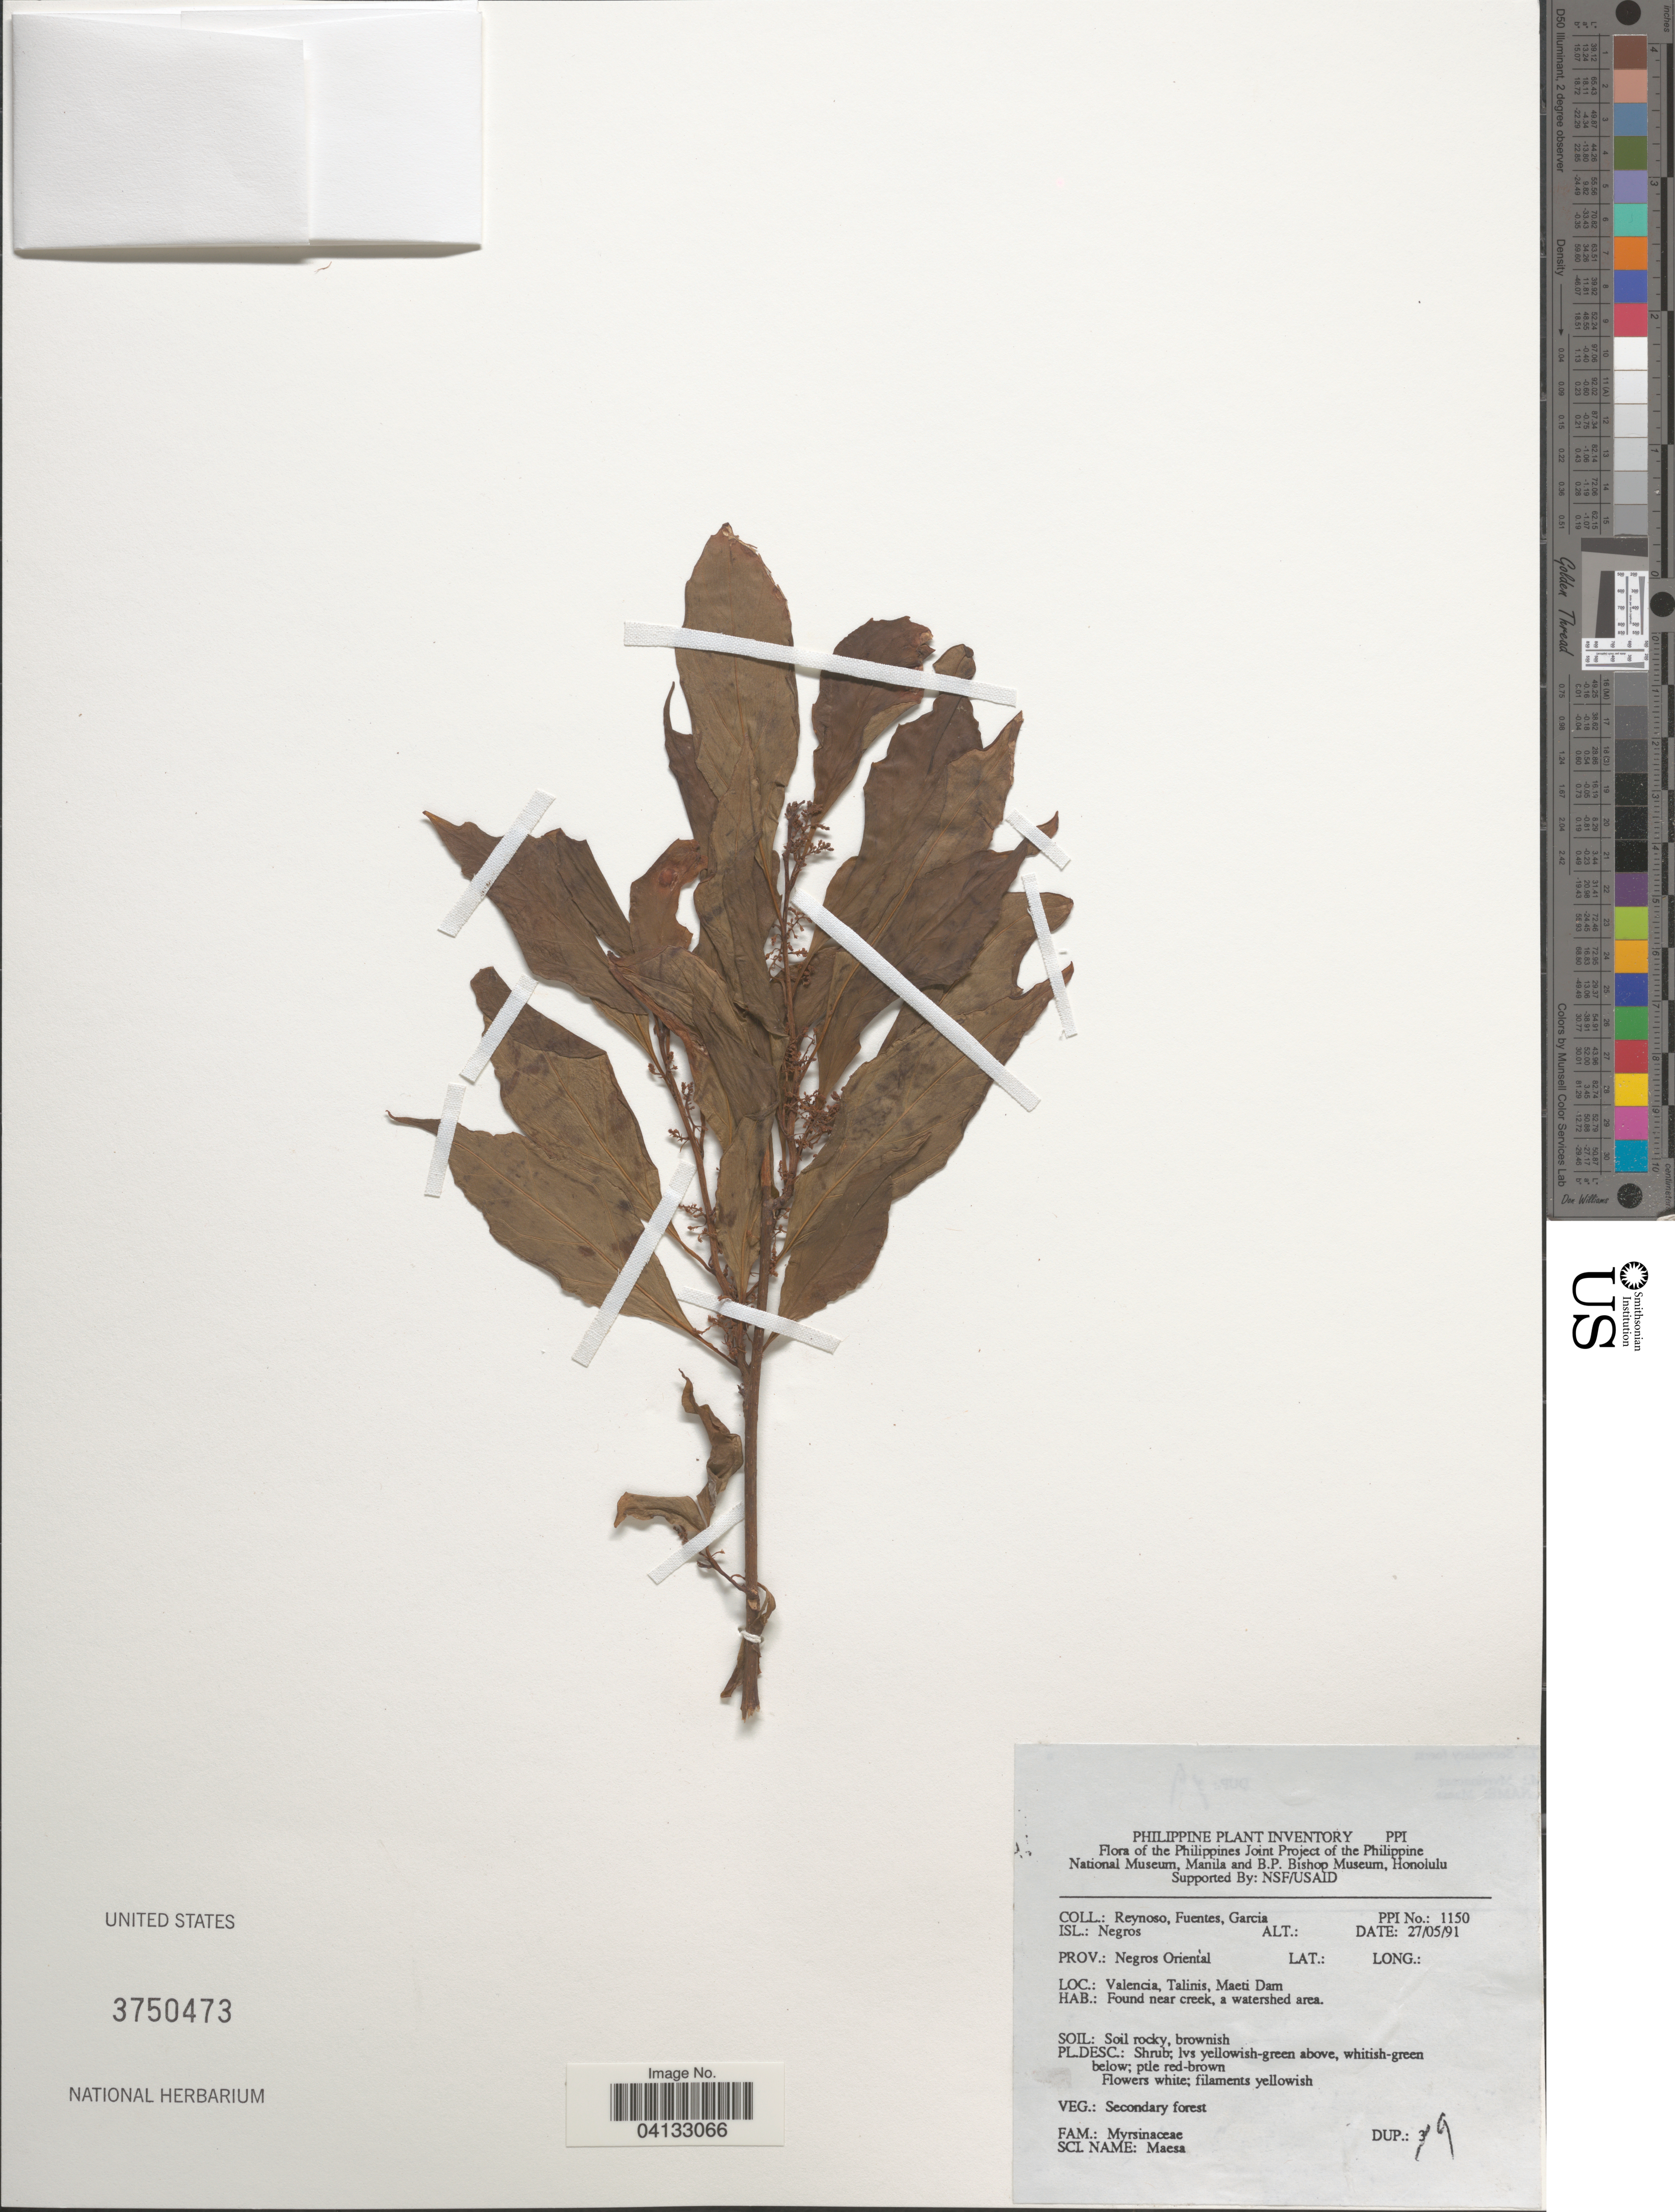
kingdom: Plantae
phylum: Tracheophyta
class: Magnoliopsida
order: Ericales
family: Primulaceae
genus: Maesa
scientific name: Maesa sp.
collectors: E. Reynoso, -. Fuentes & H. Garcia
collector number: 1150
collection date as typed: Transcribed d/m/y: 27/5/91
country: Philippines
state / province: Central Visayas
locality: Isl.: Negros. Prov.: Negros Oriental. Valencia, Talinis, Maeti Dam.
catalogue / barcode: US 3750473